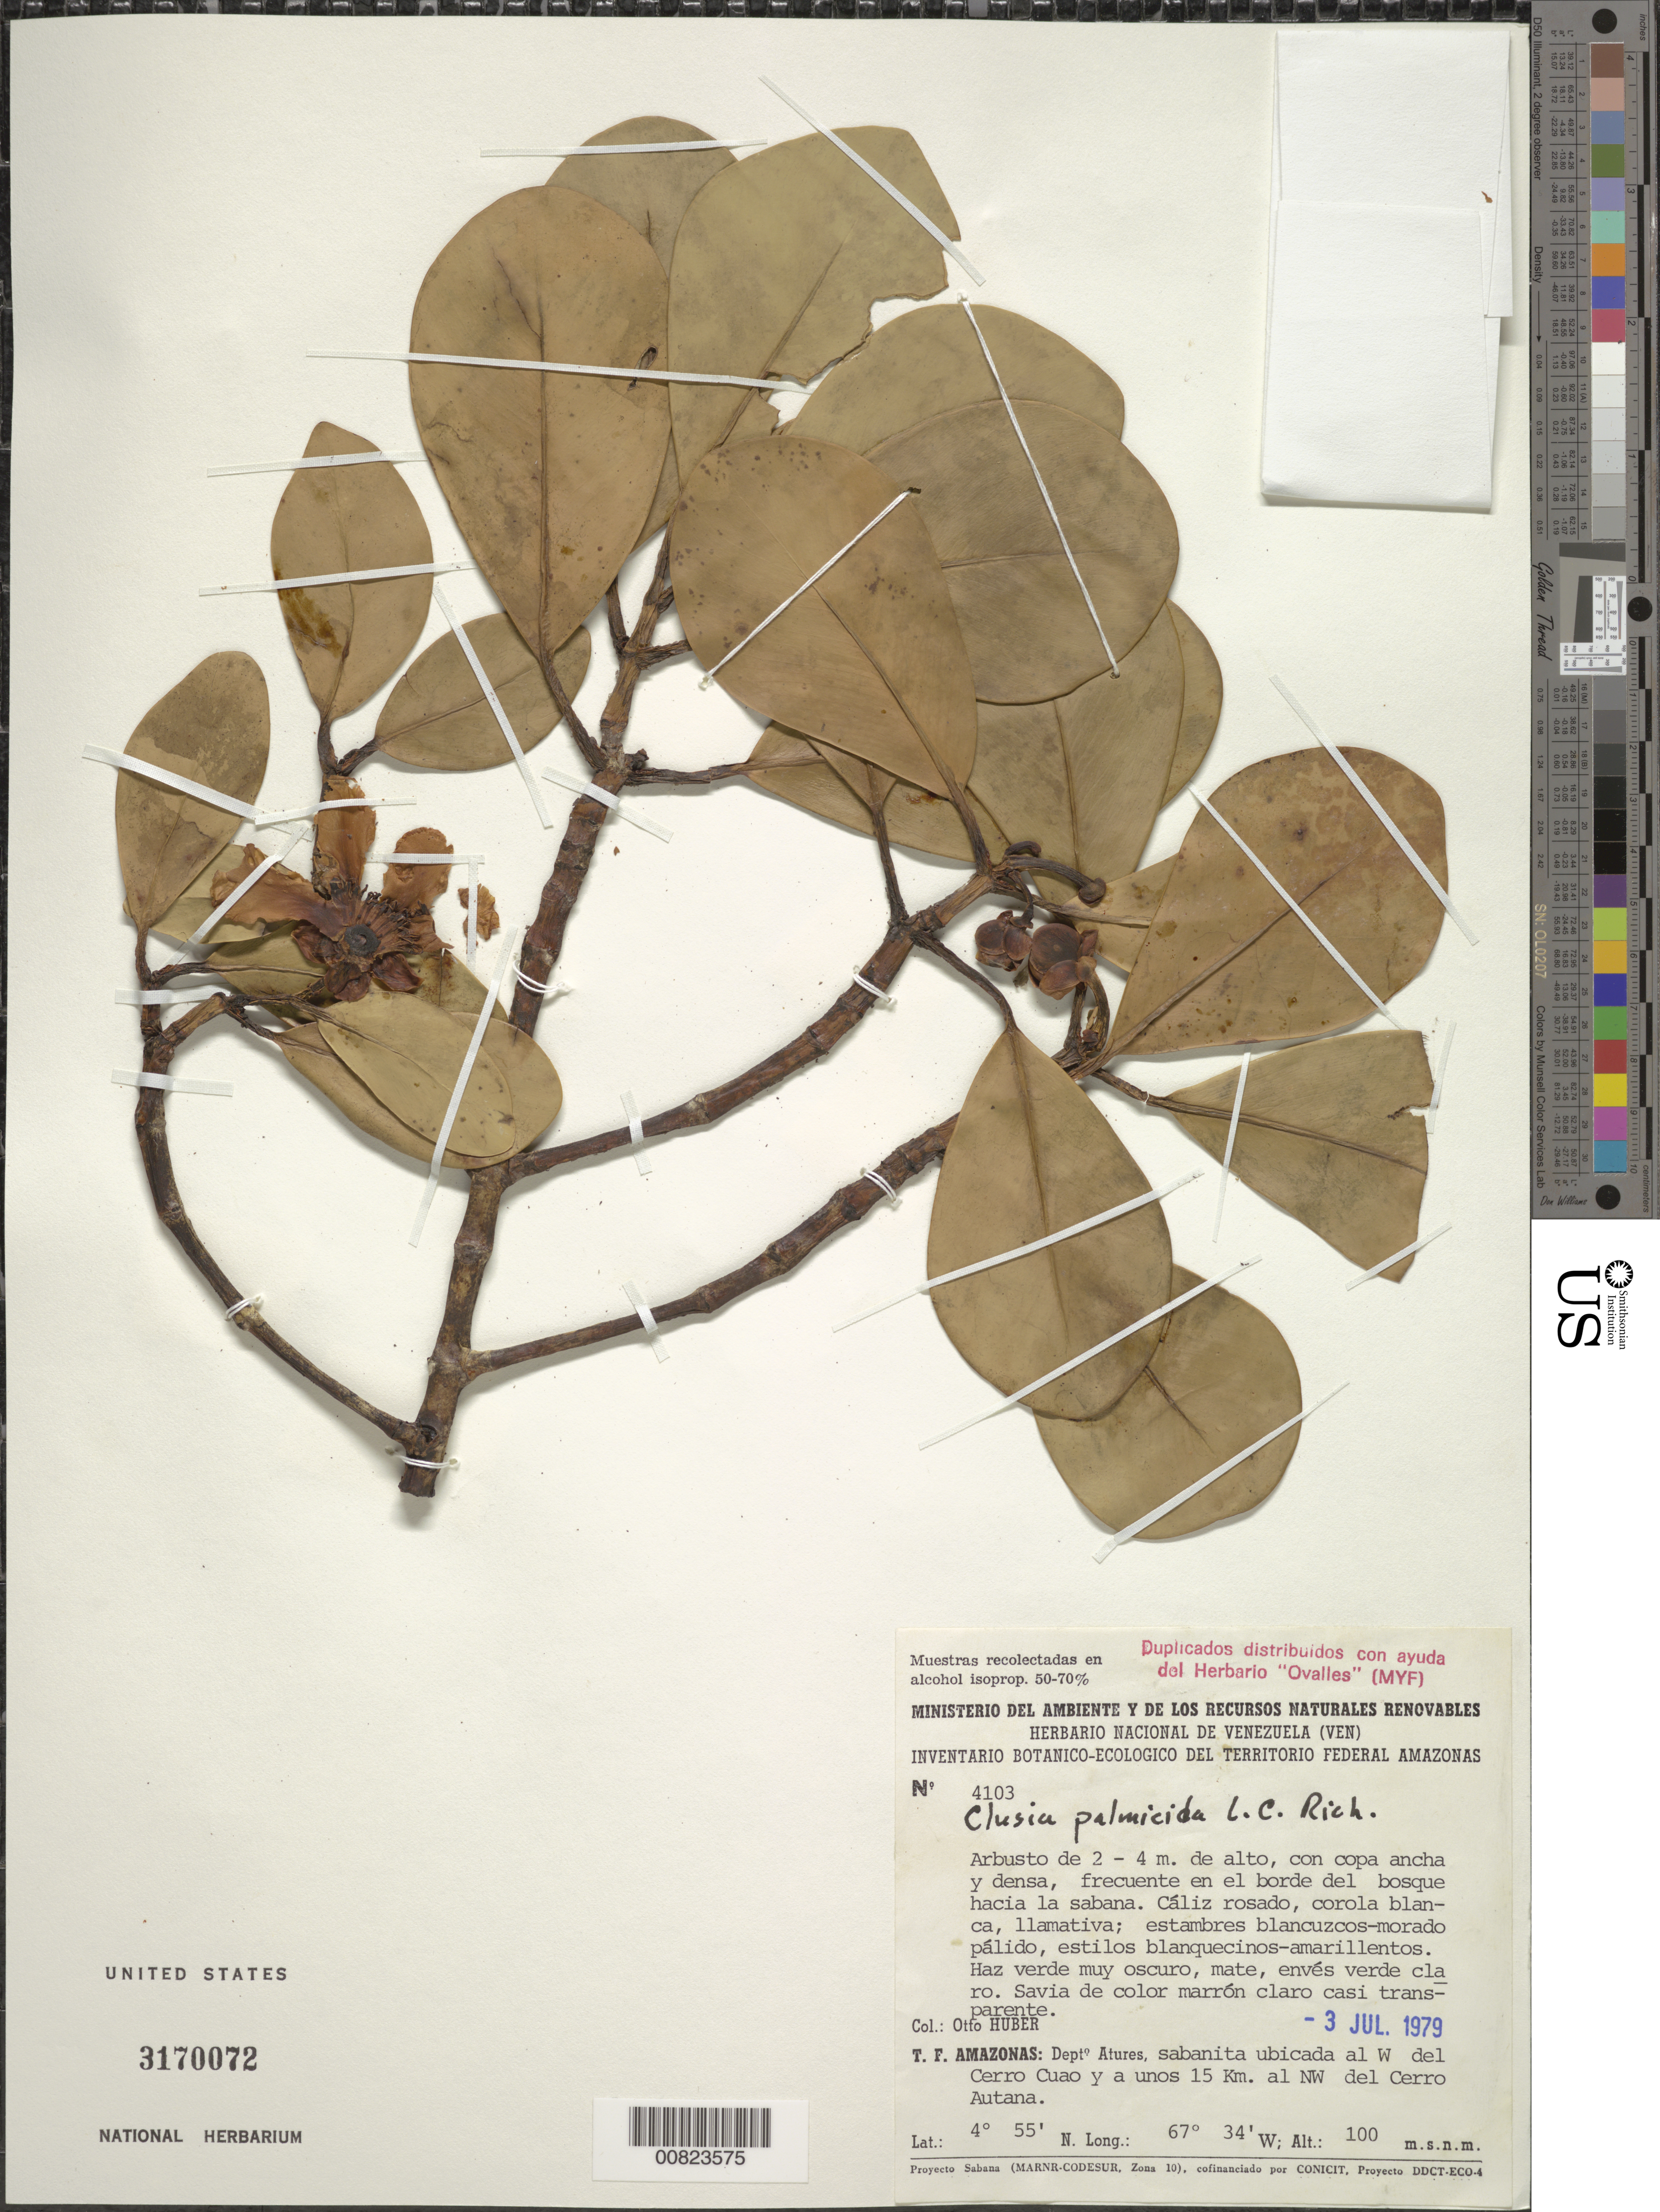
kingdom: Plantae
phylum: Tracheophyta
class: Magnoliopsida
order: Malpighiales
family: Clusiaceae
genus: Clusia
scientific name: Clusia palmicida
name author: Rich.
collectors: O. Huber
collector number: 4103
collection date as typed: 3-Jul-79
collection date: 1979-07-03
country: Venezuela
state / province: Amazonas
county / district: Atures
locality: Cerro Autana, W of, 15 km NW of Cerro Autana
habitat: Sabanita ubicada, borde del bosque hacia la sabana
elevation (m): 100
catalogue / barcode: US 3170072